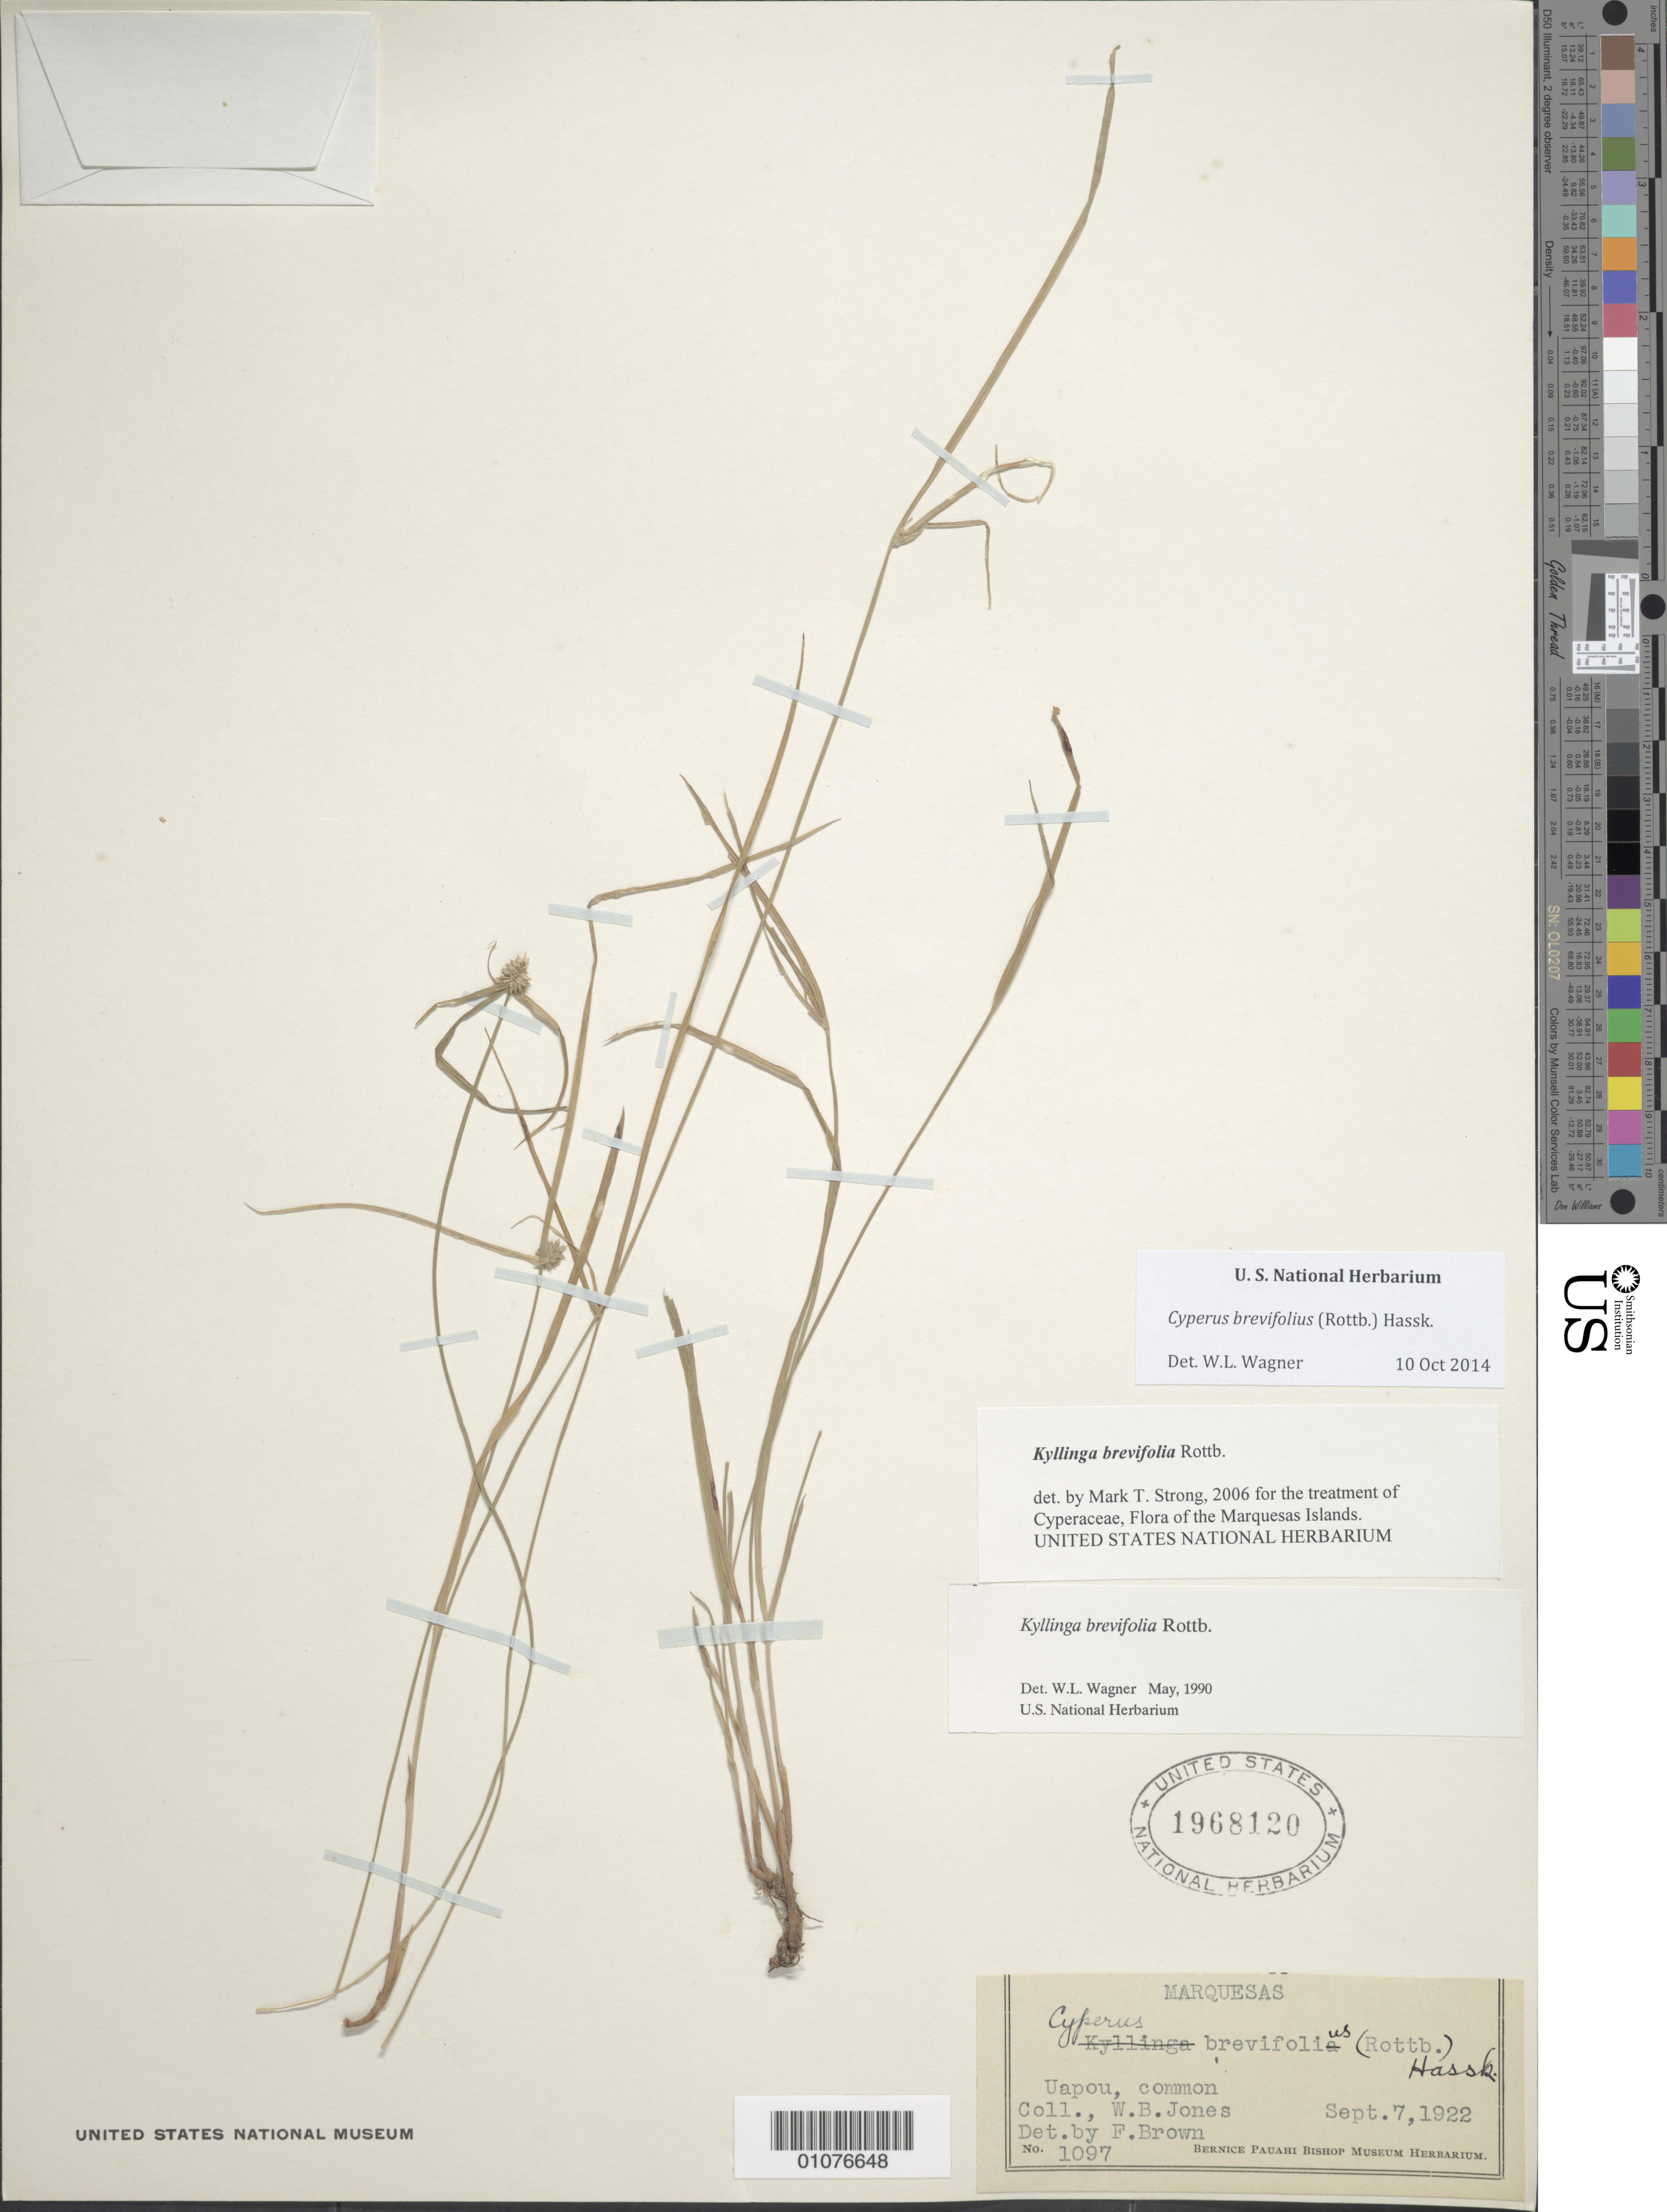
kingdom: Plantae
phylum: Tracheophyta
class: Liliopsida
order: Poales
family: Cyperaceae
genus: Cyperus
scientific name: Cyperus brevifolius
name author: (Rottb.) Hassk.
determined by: Lorence, David H., (PTBG), National Tropical Botanical Garden (UNITED STATES)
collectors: W. B. Jones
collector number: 1097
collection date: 1922-09-07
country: French Polynesia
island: Ua Pou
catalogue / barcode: US 1968120